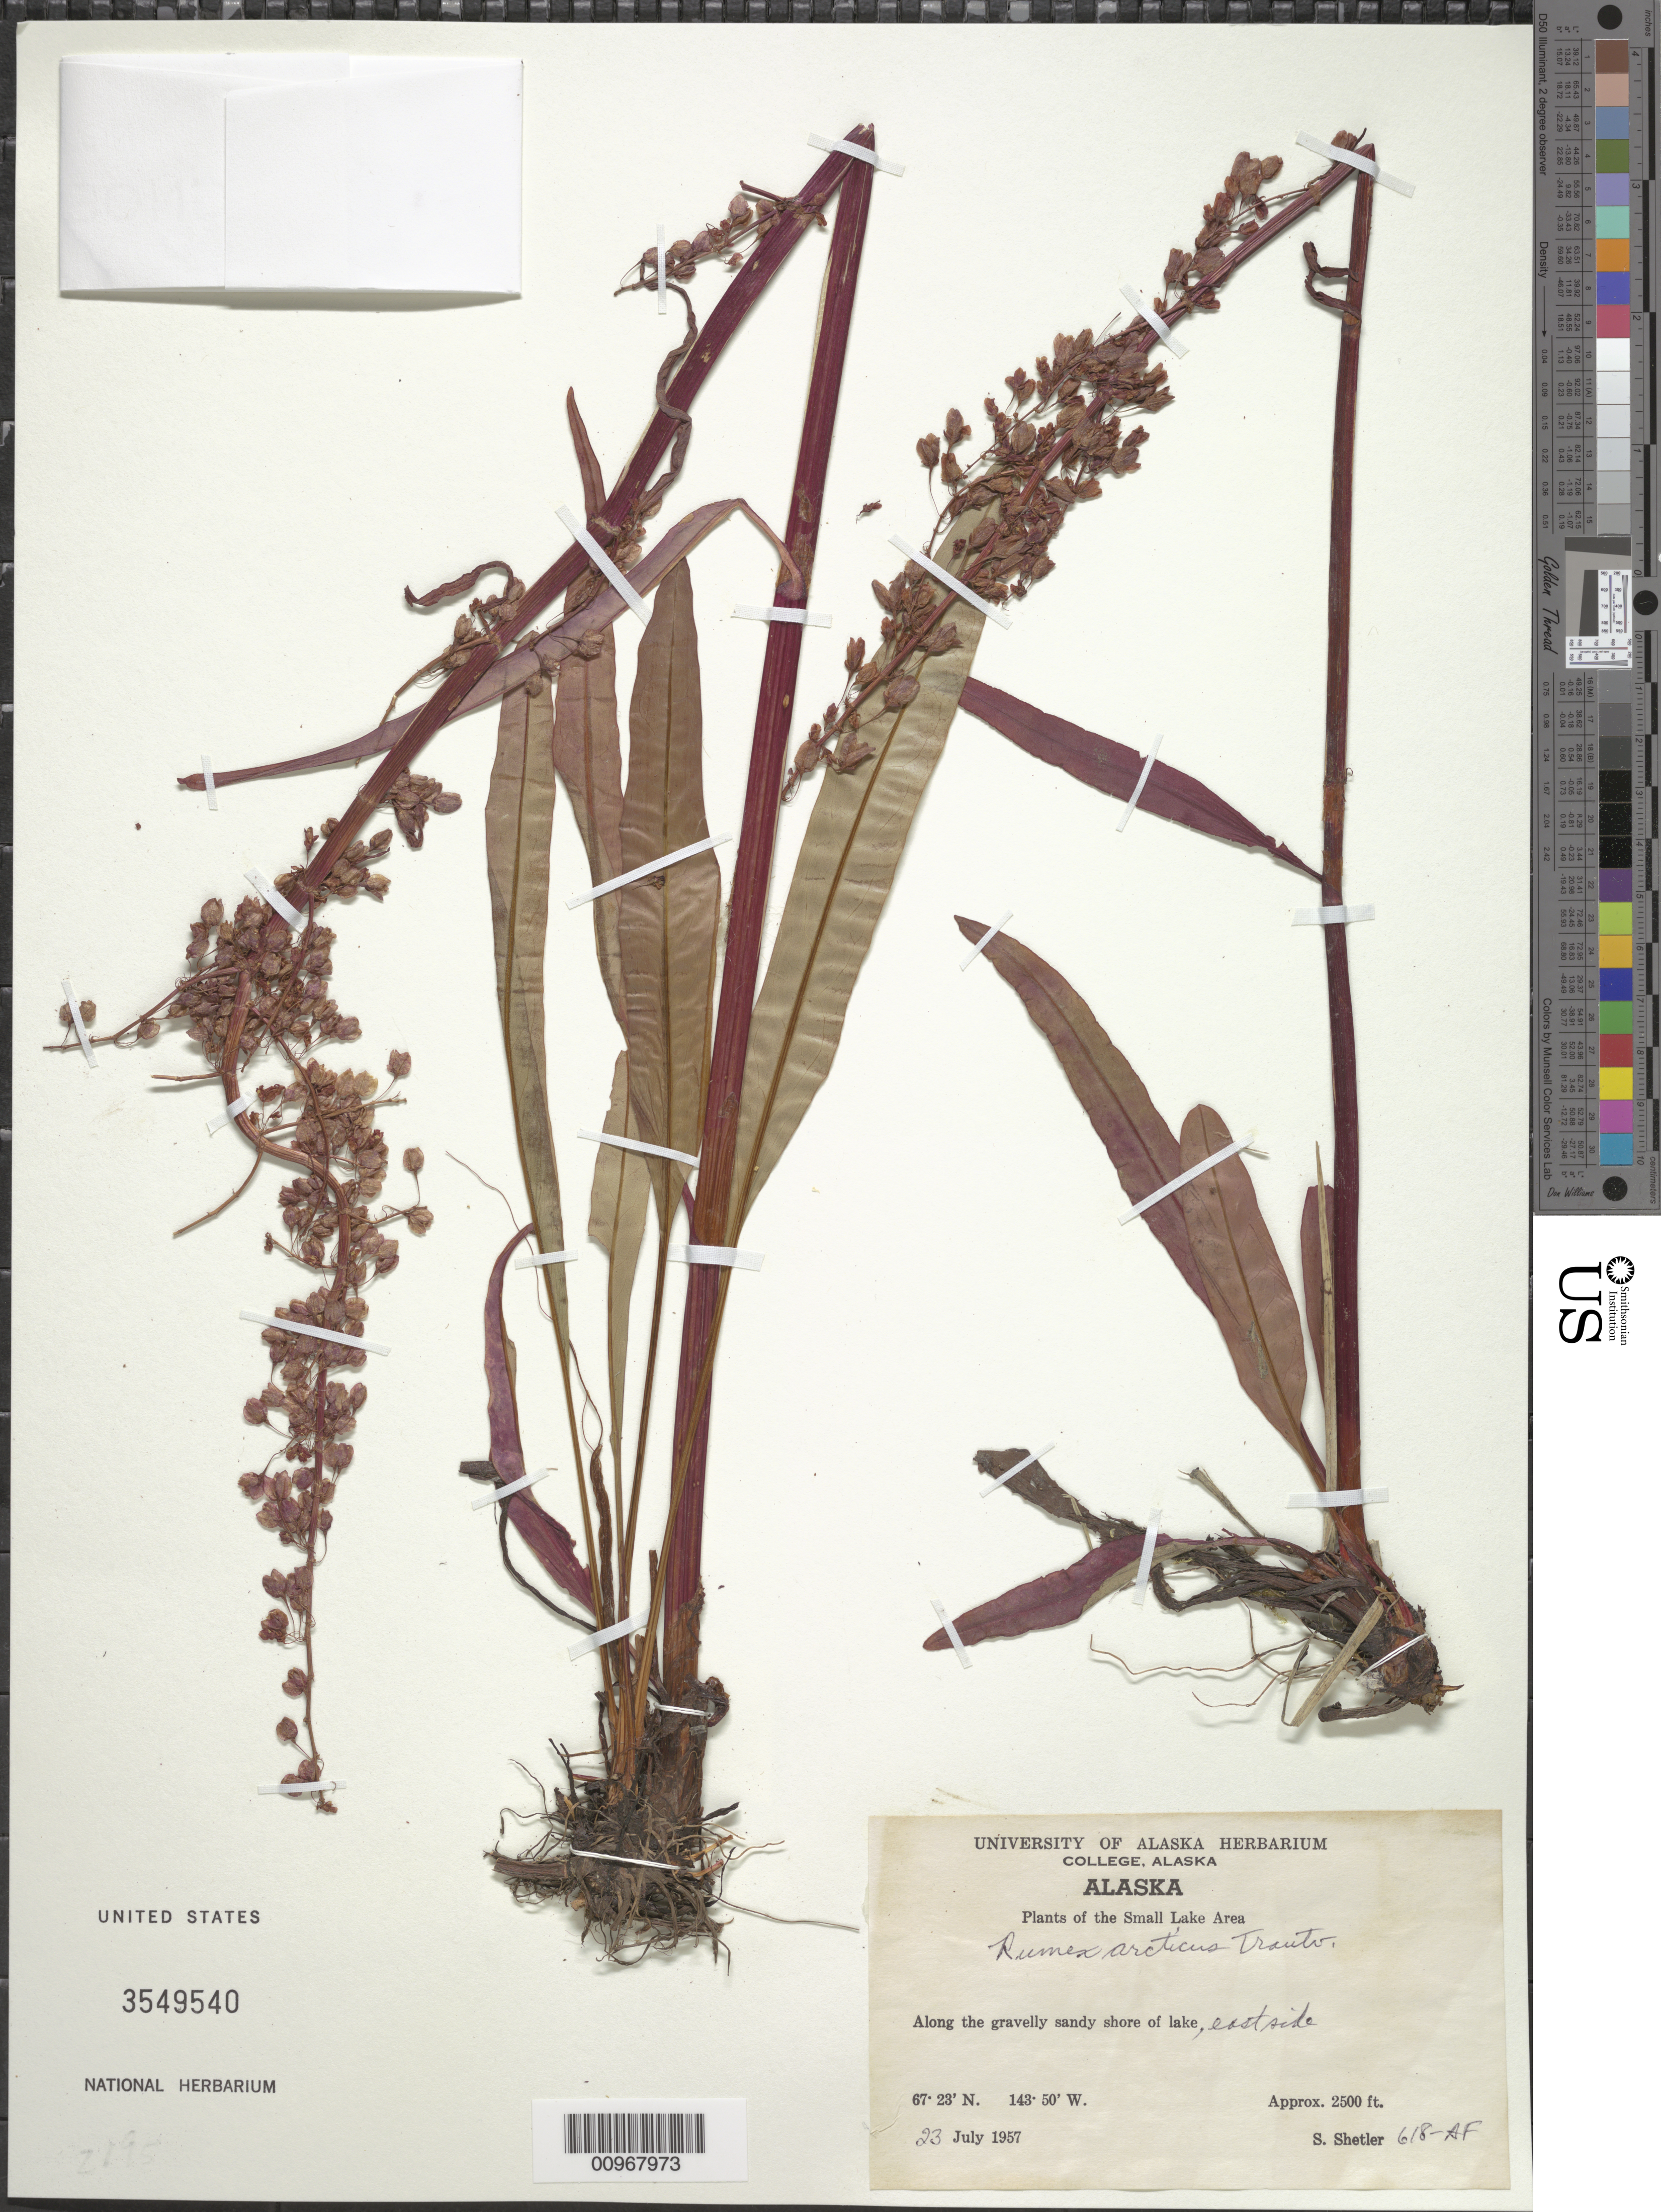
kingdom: Plantae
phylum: Tracheophyta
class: Magnoliopsida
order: Caryophyllales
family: Polygonaceae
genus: Rumex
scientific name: Rumex arcticus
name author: Trautv.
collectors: S. Shetler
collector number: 618-AF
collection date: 1957-07-23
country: United States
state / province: Alaska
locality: The Small Lake Area. Along the gravelly sandy shore of lake, east side.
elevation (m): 762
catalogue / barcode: US 3549540